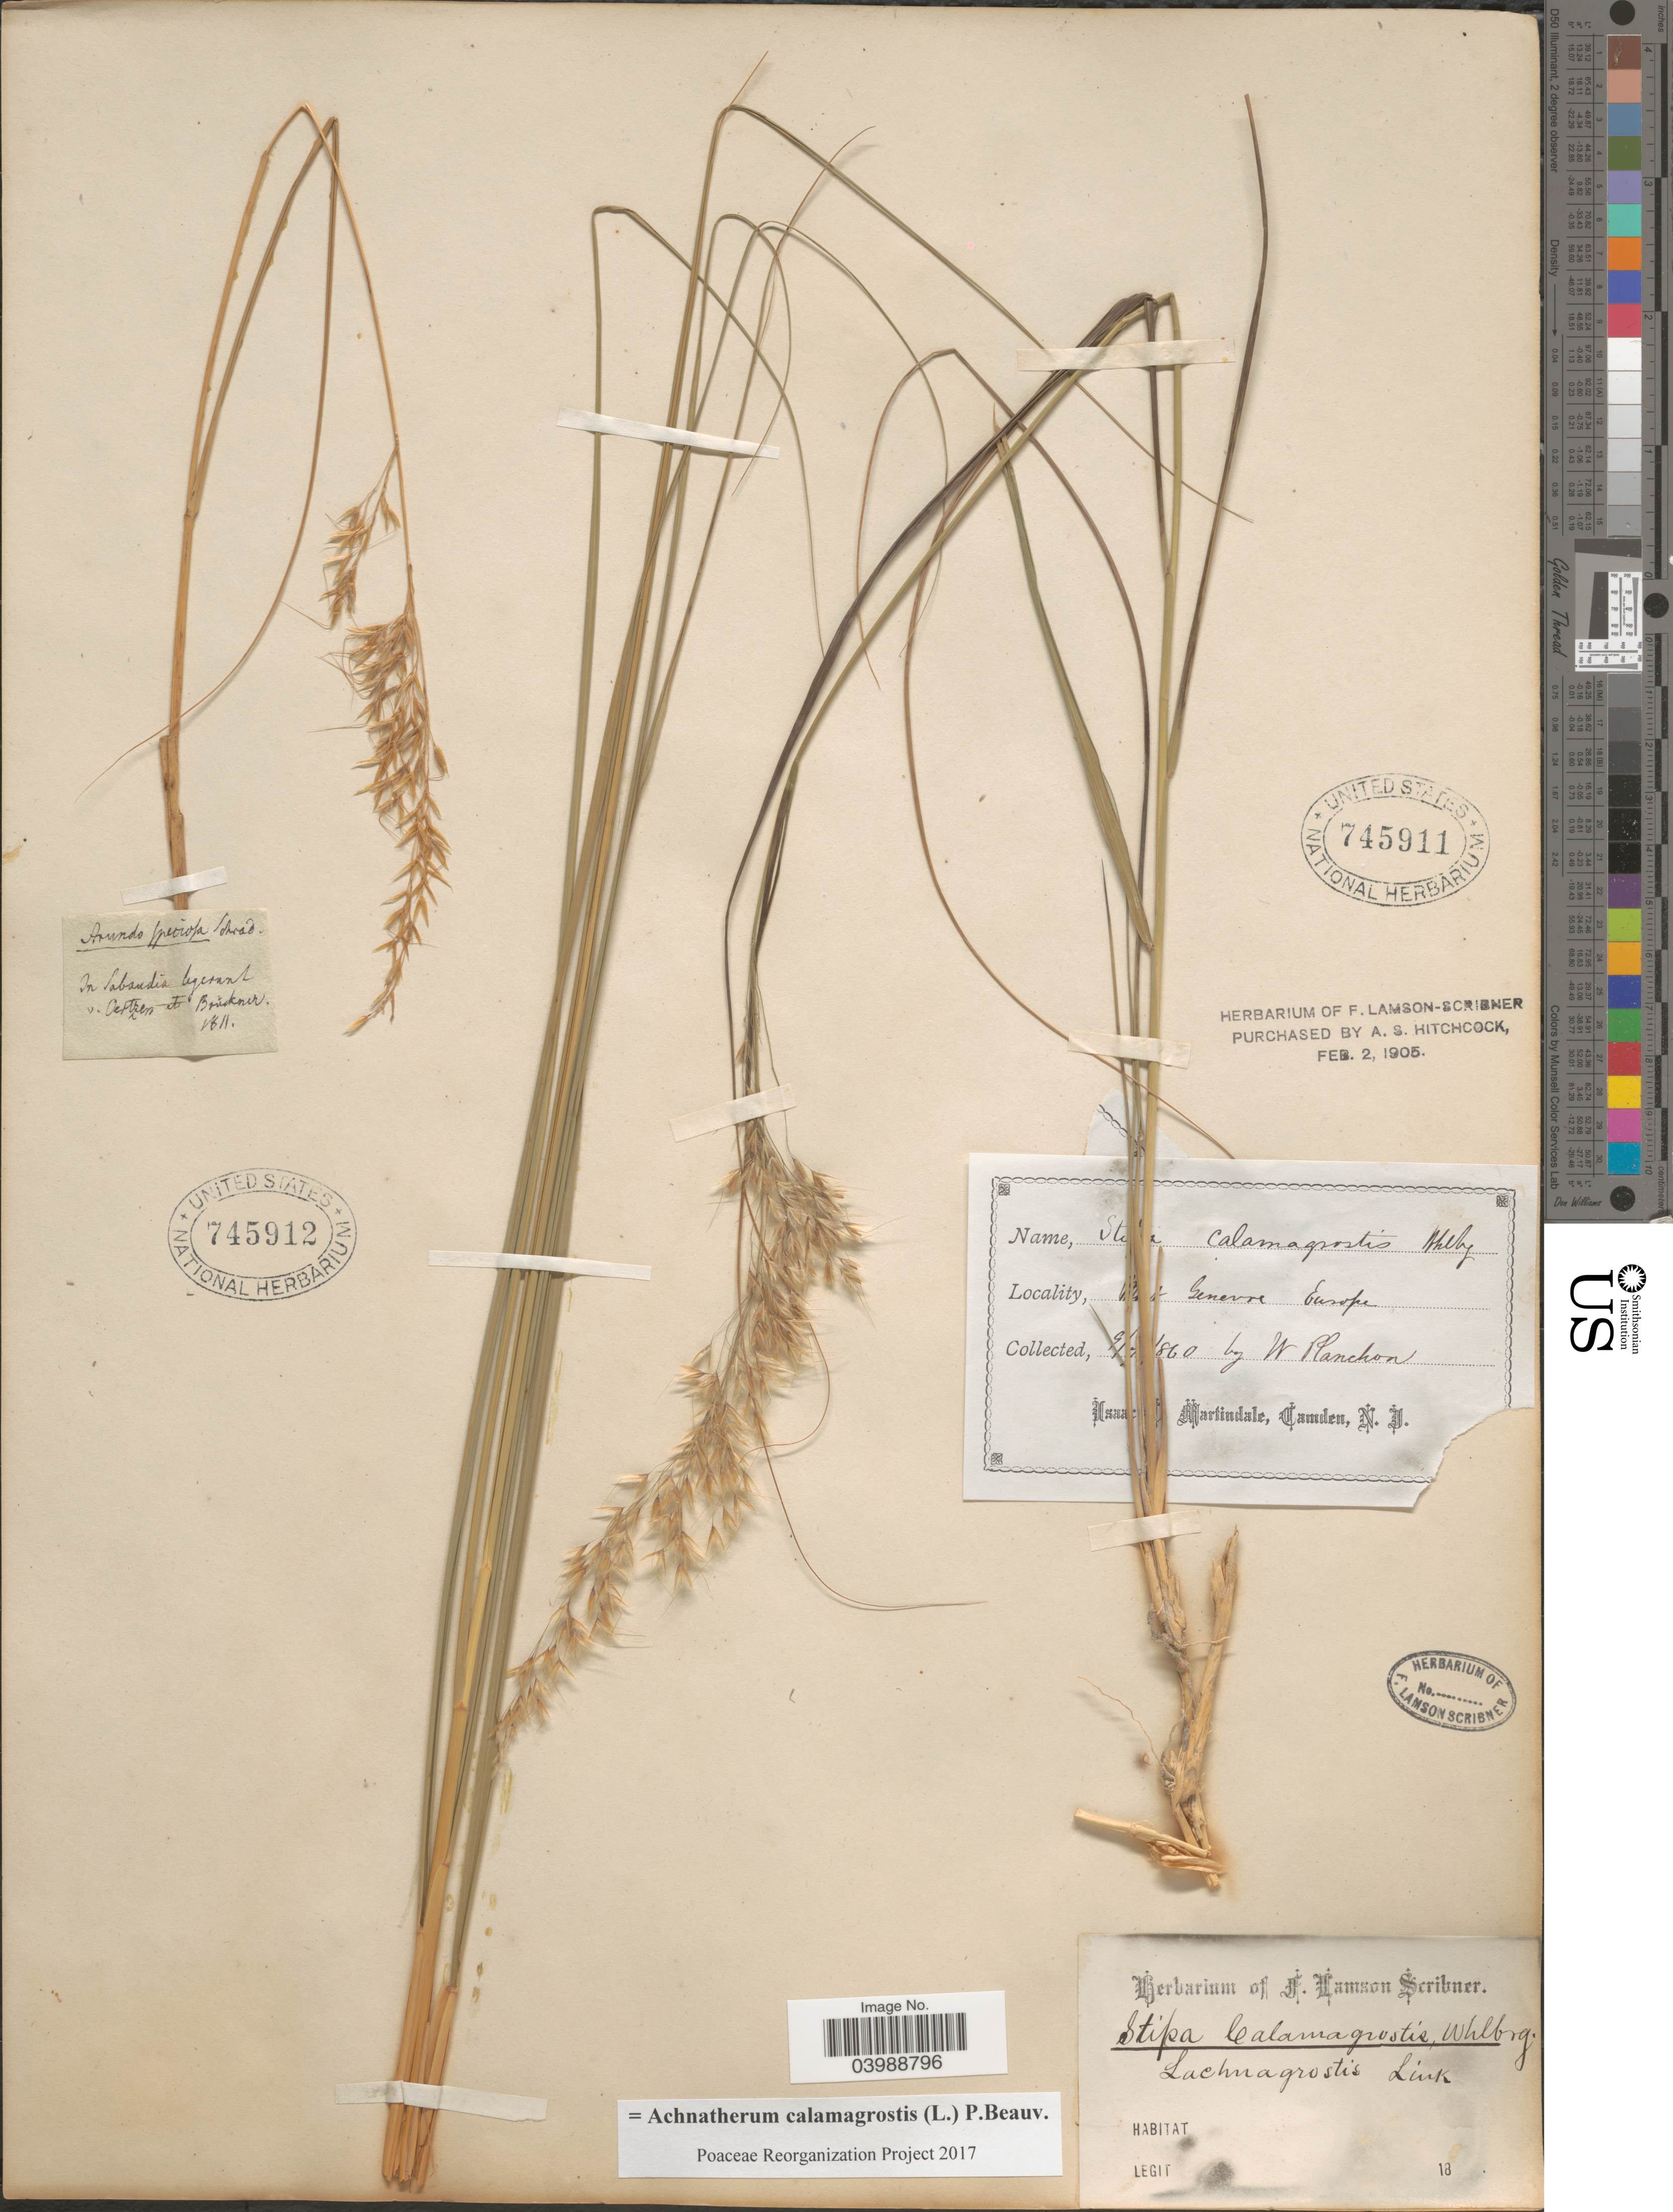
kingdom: Plantae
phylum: Tracheophyta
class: Liliopsida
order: Poales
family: Poaceae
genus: Achnatherum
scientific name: Achnatherum calamagrostis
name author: (L.) P. Beauv.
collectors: W. Planchon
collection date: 1860-07-09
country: Switzerland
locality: Geneva Europe.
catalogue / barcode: US 745911-2